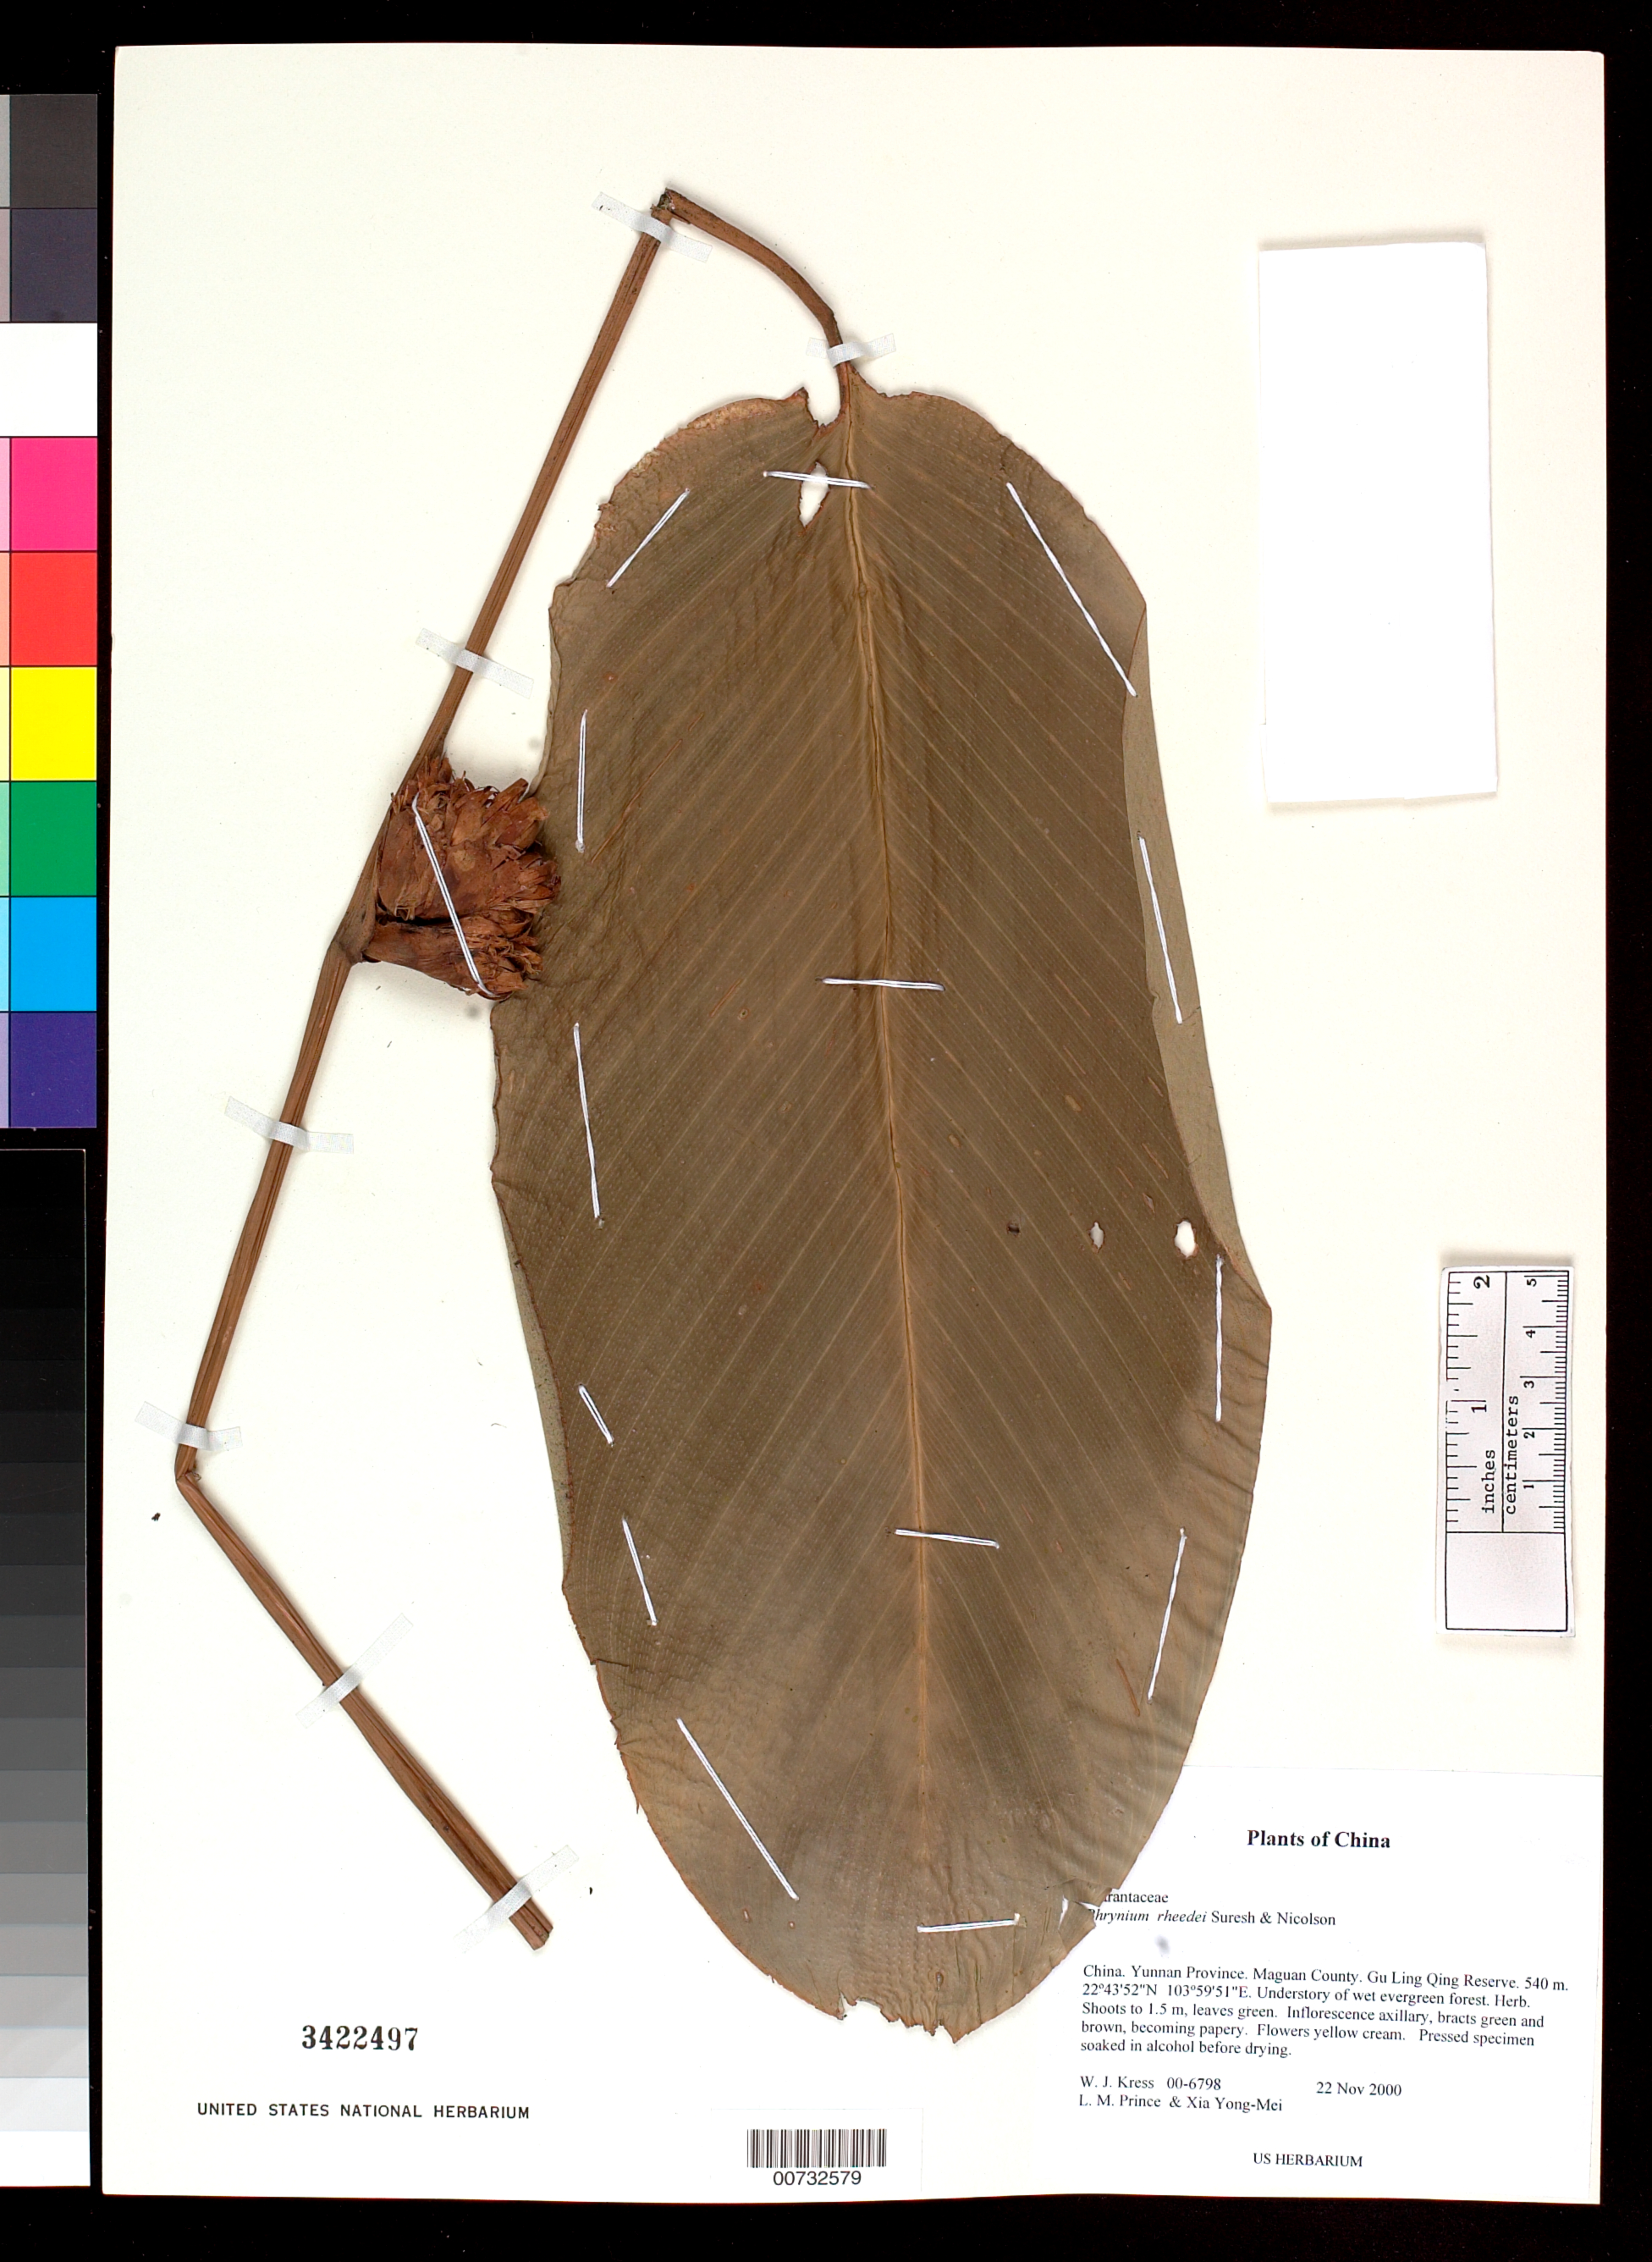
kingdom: Plantae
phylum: Tracheophyta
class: Liliopsida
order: Zingiberales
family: Marantaceae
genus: Phrynium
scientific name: Phrynium imbricatum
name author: Roxb.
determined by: Kress, W. J., (US), Smithsonian Institution - National Museum of Natural History (UNITED STATES)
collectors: W. J. Kress, L. M. Prince & Y. M. Xia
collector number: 00-6798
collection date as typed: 22-NOV-2000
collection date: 2000-11-22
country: China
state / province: Yunnan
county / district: Maguan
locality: Gu Ling Qing Reserve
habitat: Understory of wet evergreen forest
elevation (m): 540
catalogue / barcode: US 3422497